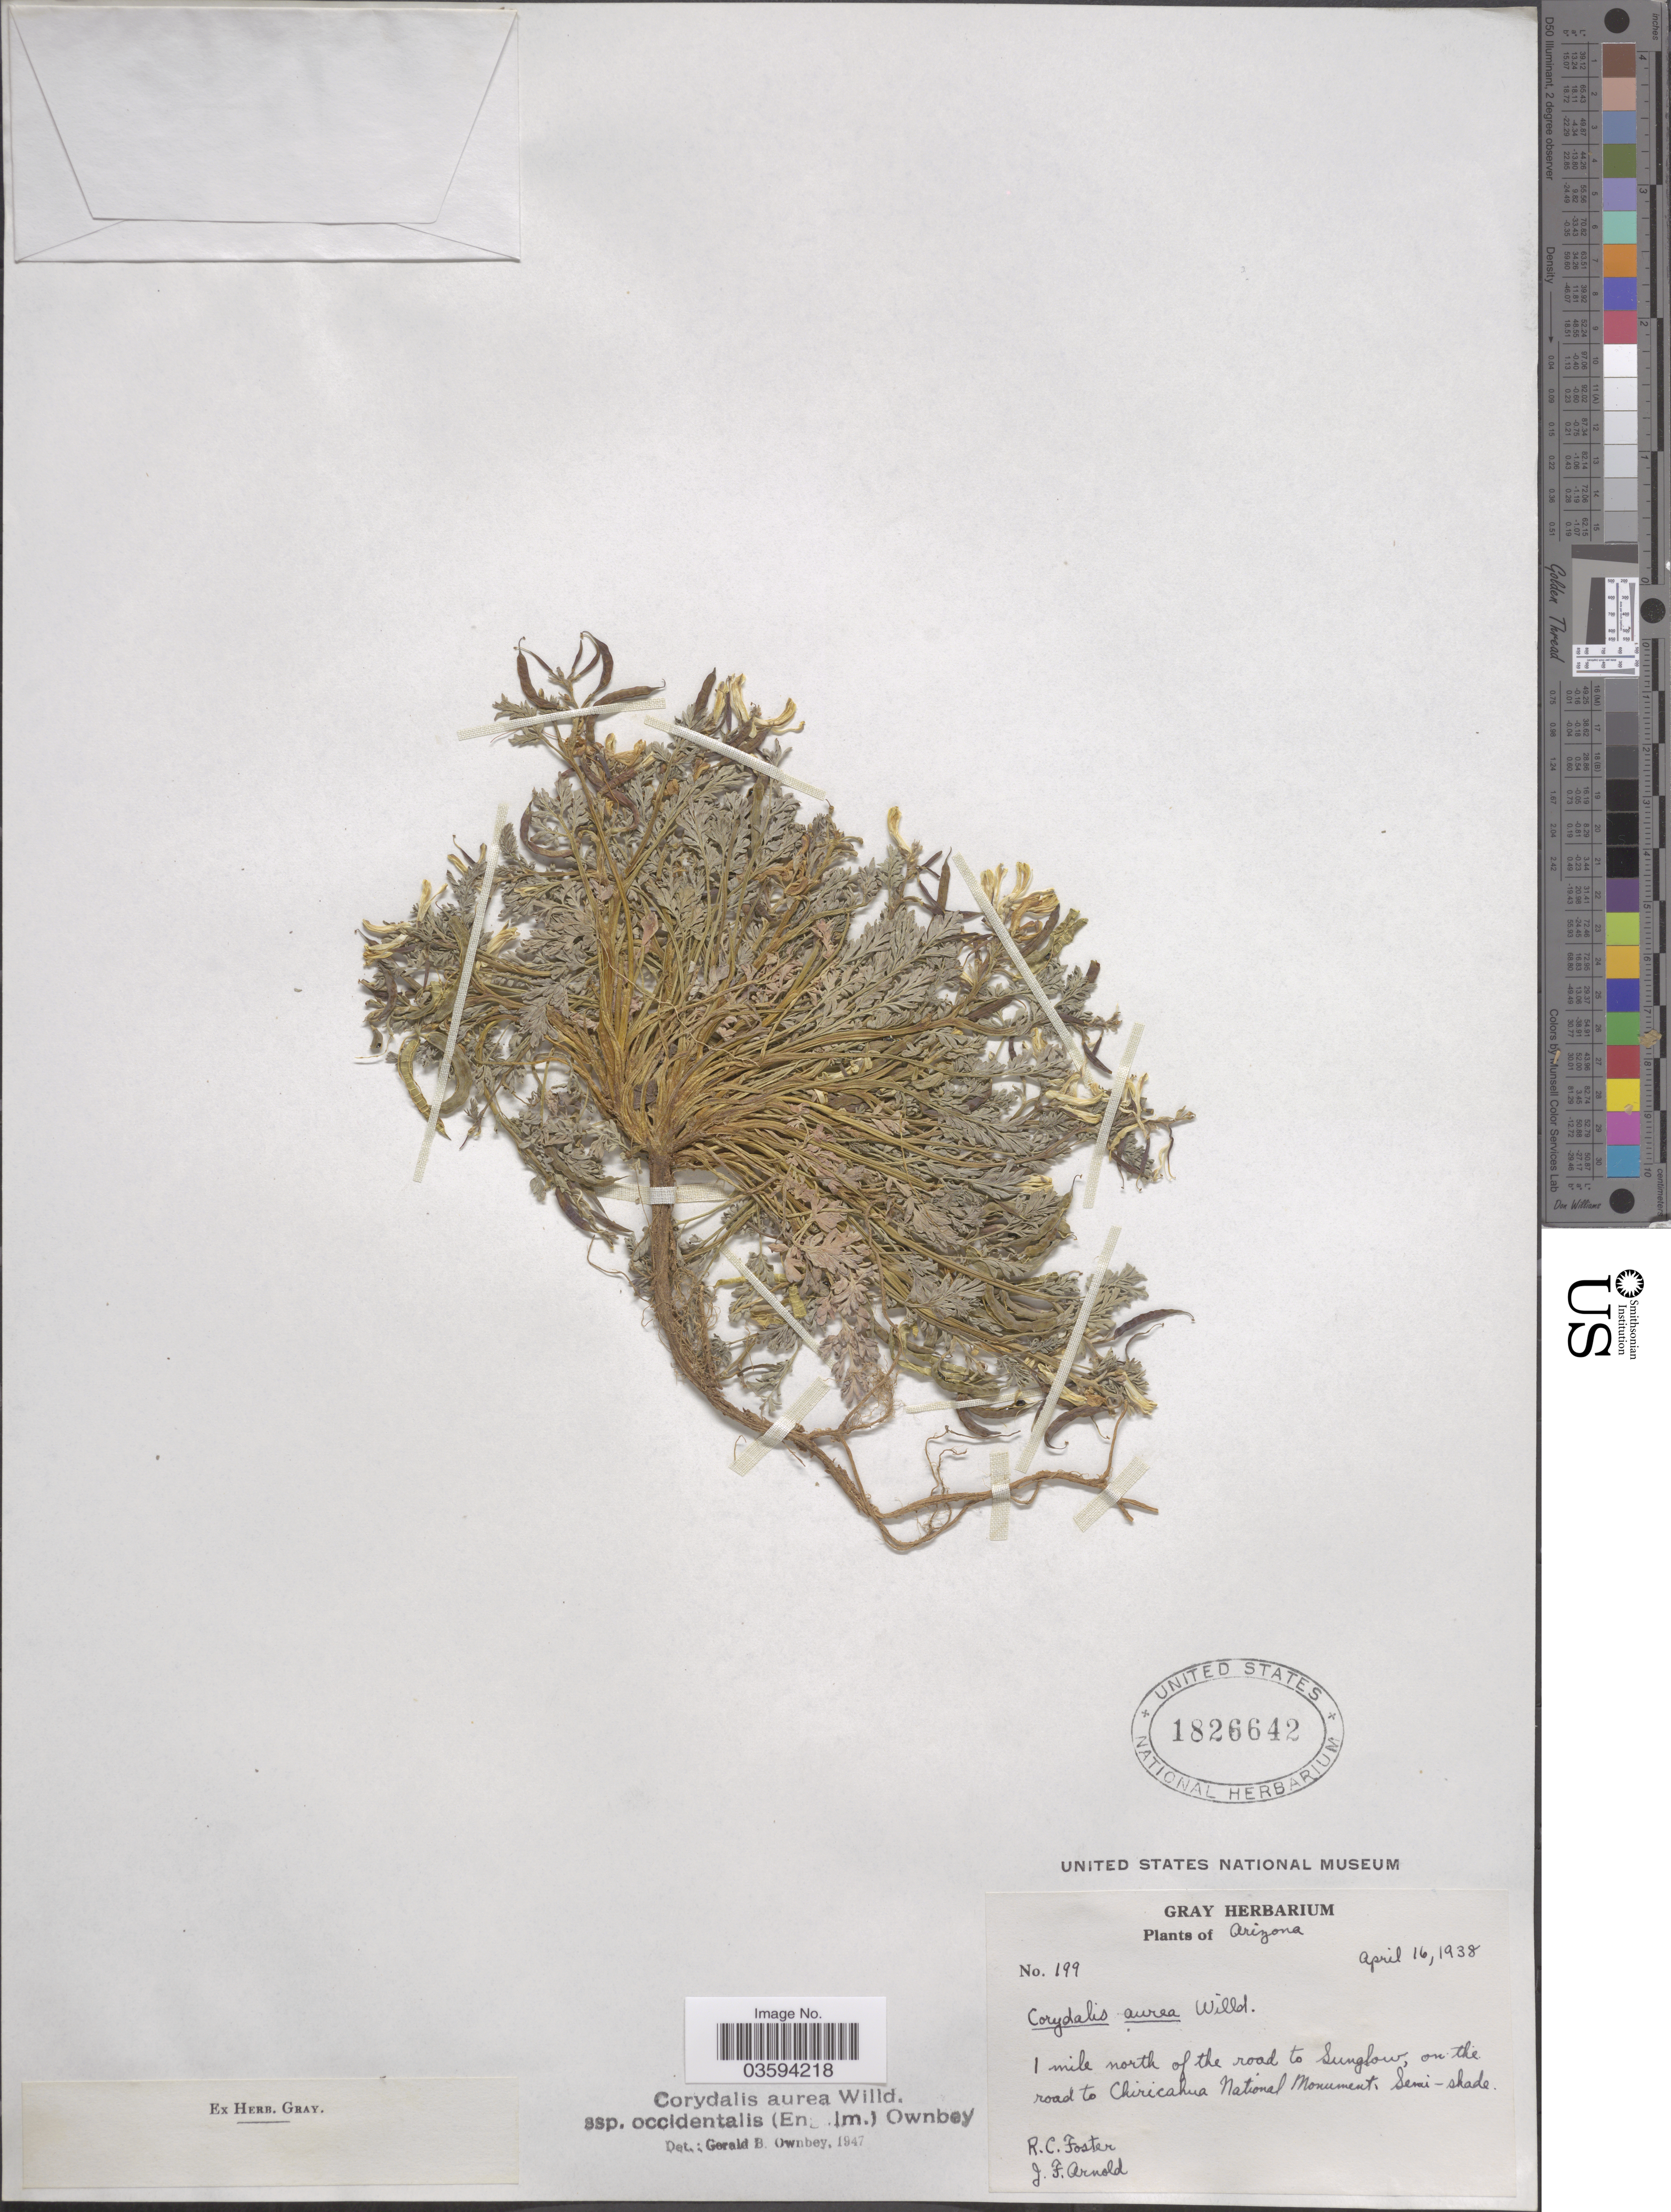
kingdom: Plantae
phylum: Tracheophyta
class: Magnoliopsida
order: Ranunculales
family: Papaveraceae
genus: Corydalis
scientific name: Corydalis aurea subsp. occidentalis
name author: Willd.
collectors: R. C. Foster & J. F. Arnold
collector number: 199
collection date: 1938-04-16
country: United States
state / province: Arizona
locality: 1 mile north of the road to Sunglow, on the road to Chiricahua National Monument.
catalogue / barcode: US 1826642